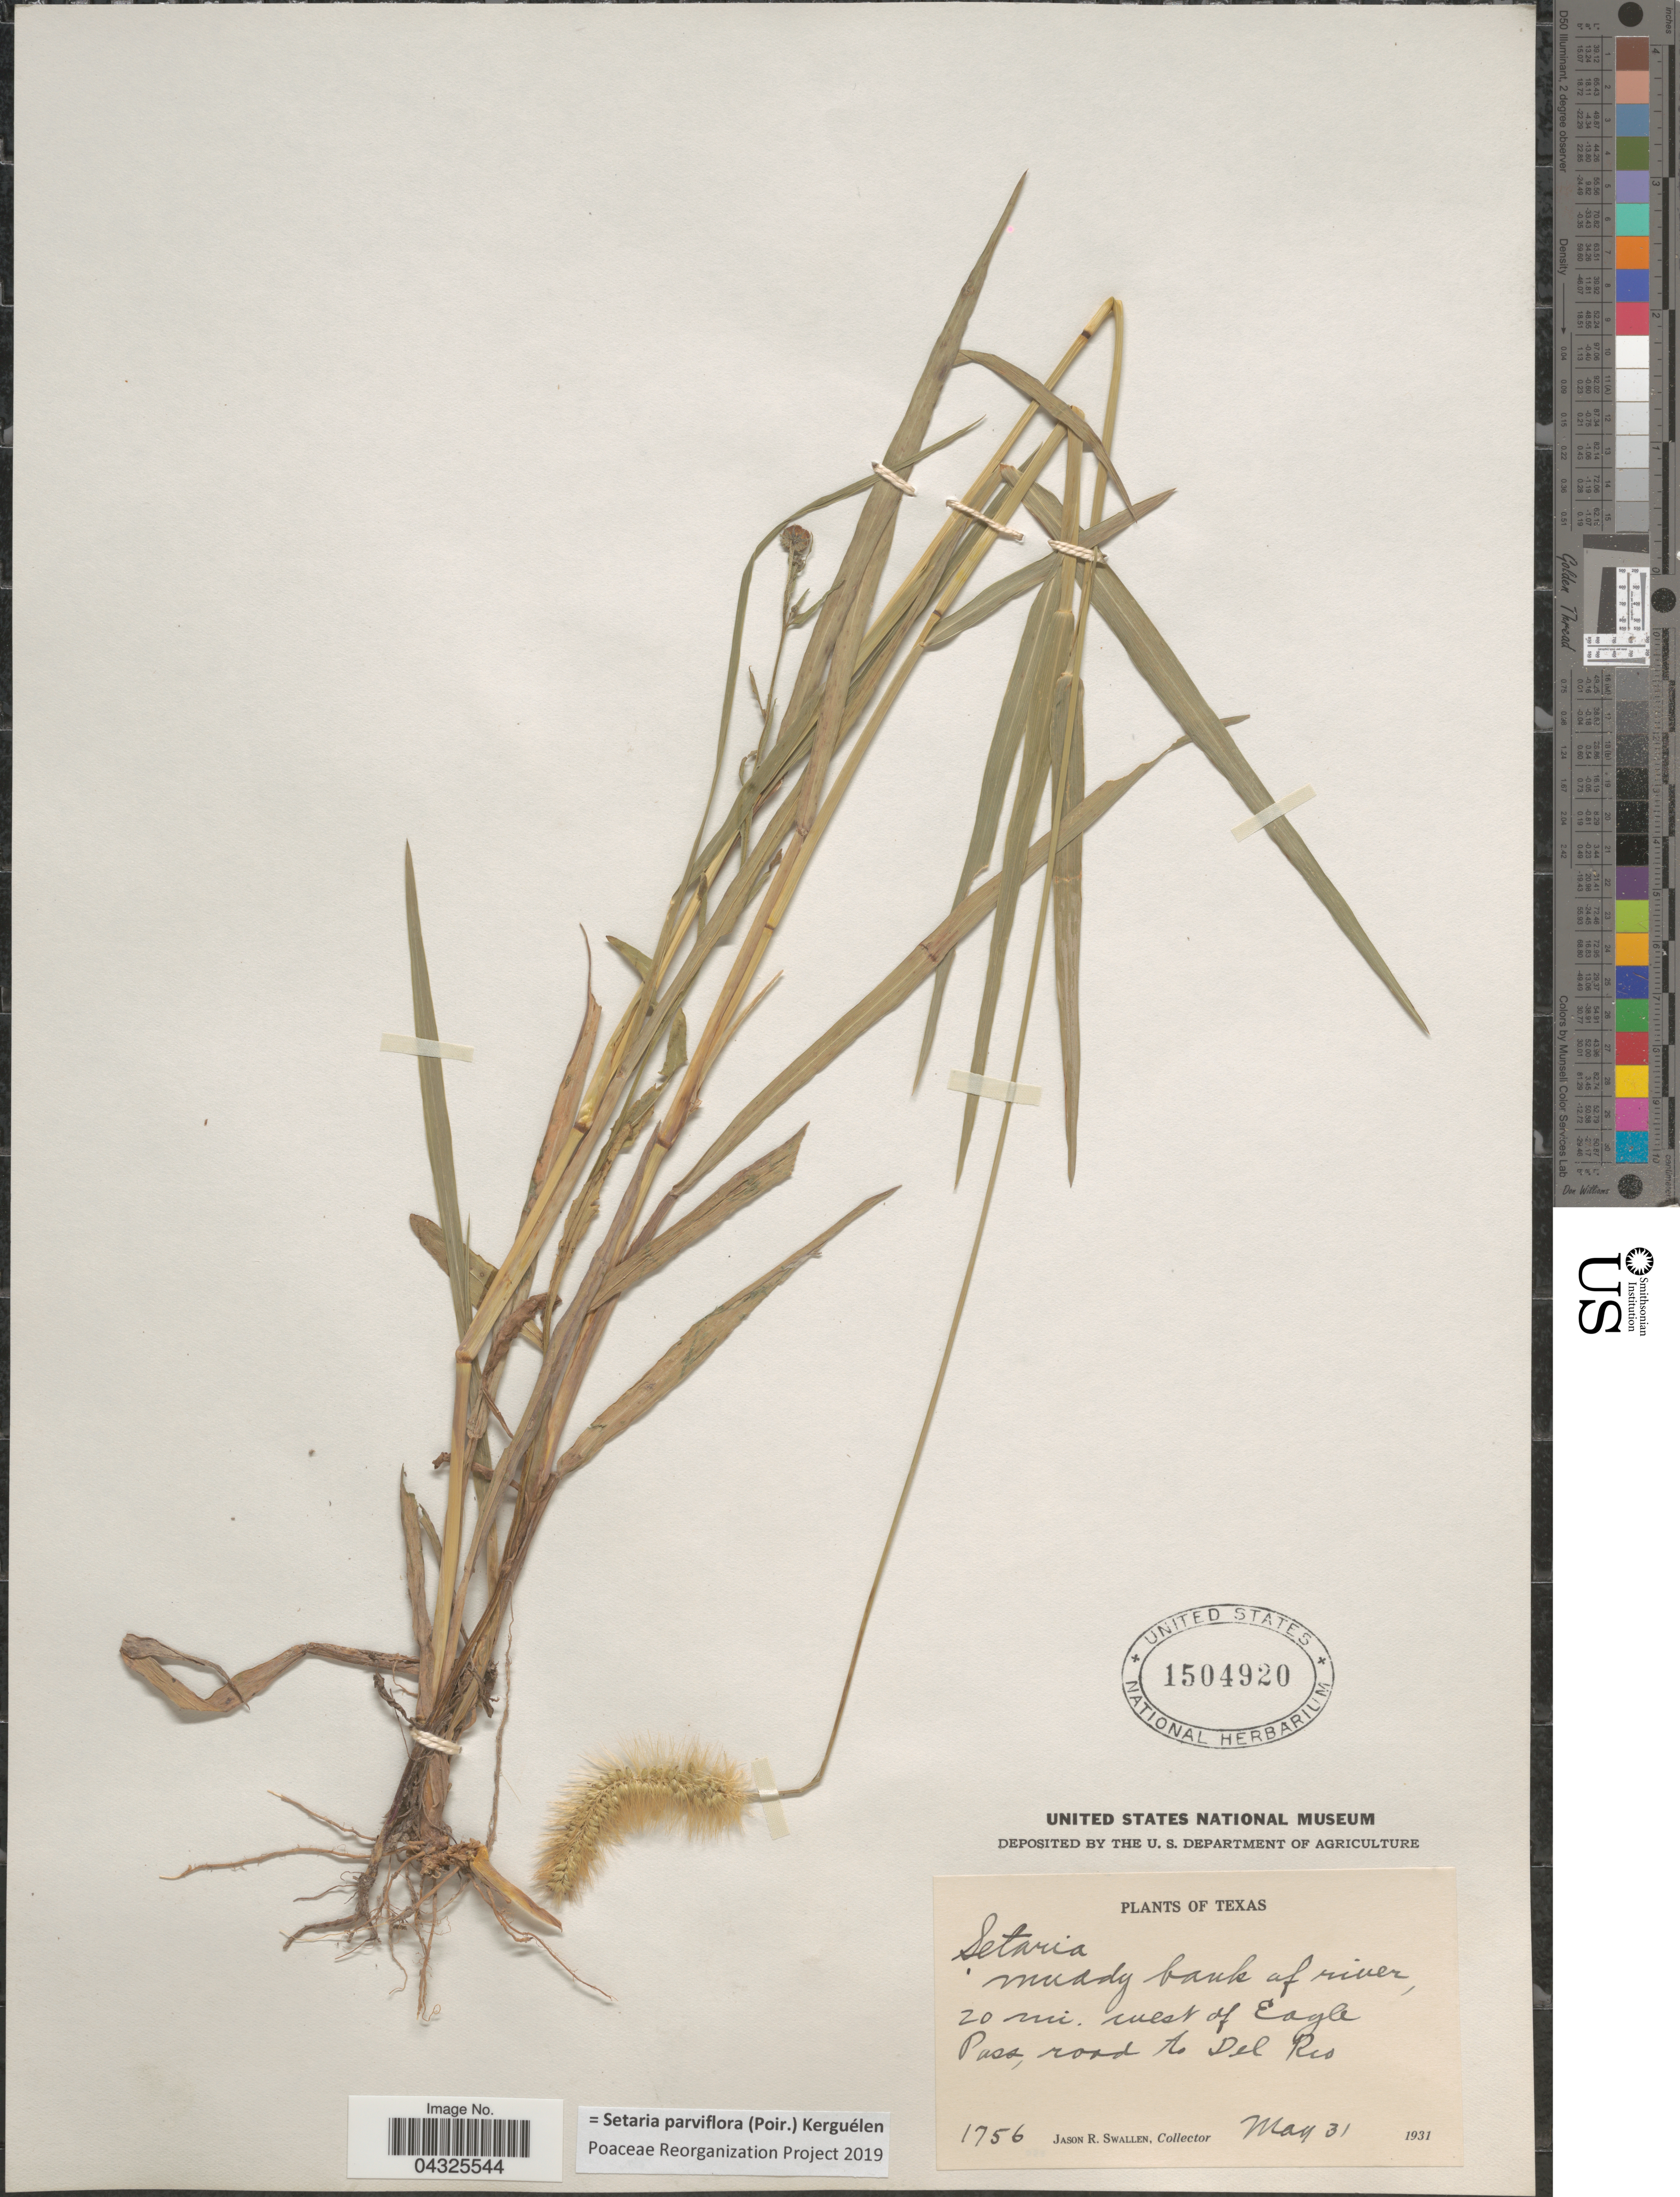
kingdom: Plantae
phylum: Tracheophyta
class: Liliopsida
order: Poales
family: Poaceae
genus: Setaria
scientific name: Setaria parviflora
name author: (Poir.) Kerguélen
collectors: J. R. Swallen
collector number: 1756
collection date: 1931-05-31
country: United States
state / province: Texas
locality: Muddy bank of river, 20 mi. west of Eagle Pass, road to Del Rio.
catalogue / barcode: US 1504920